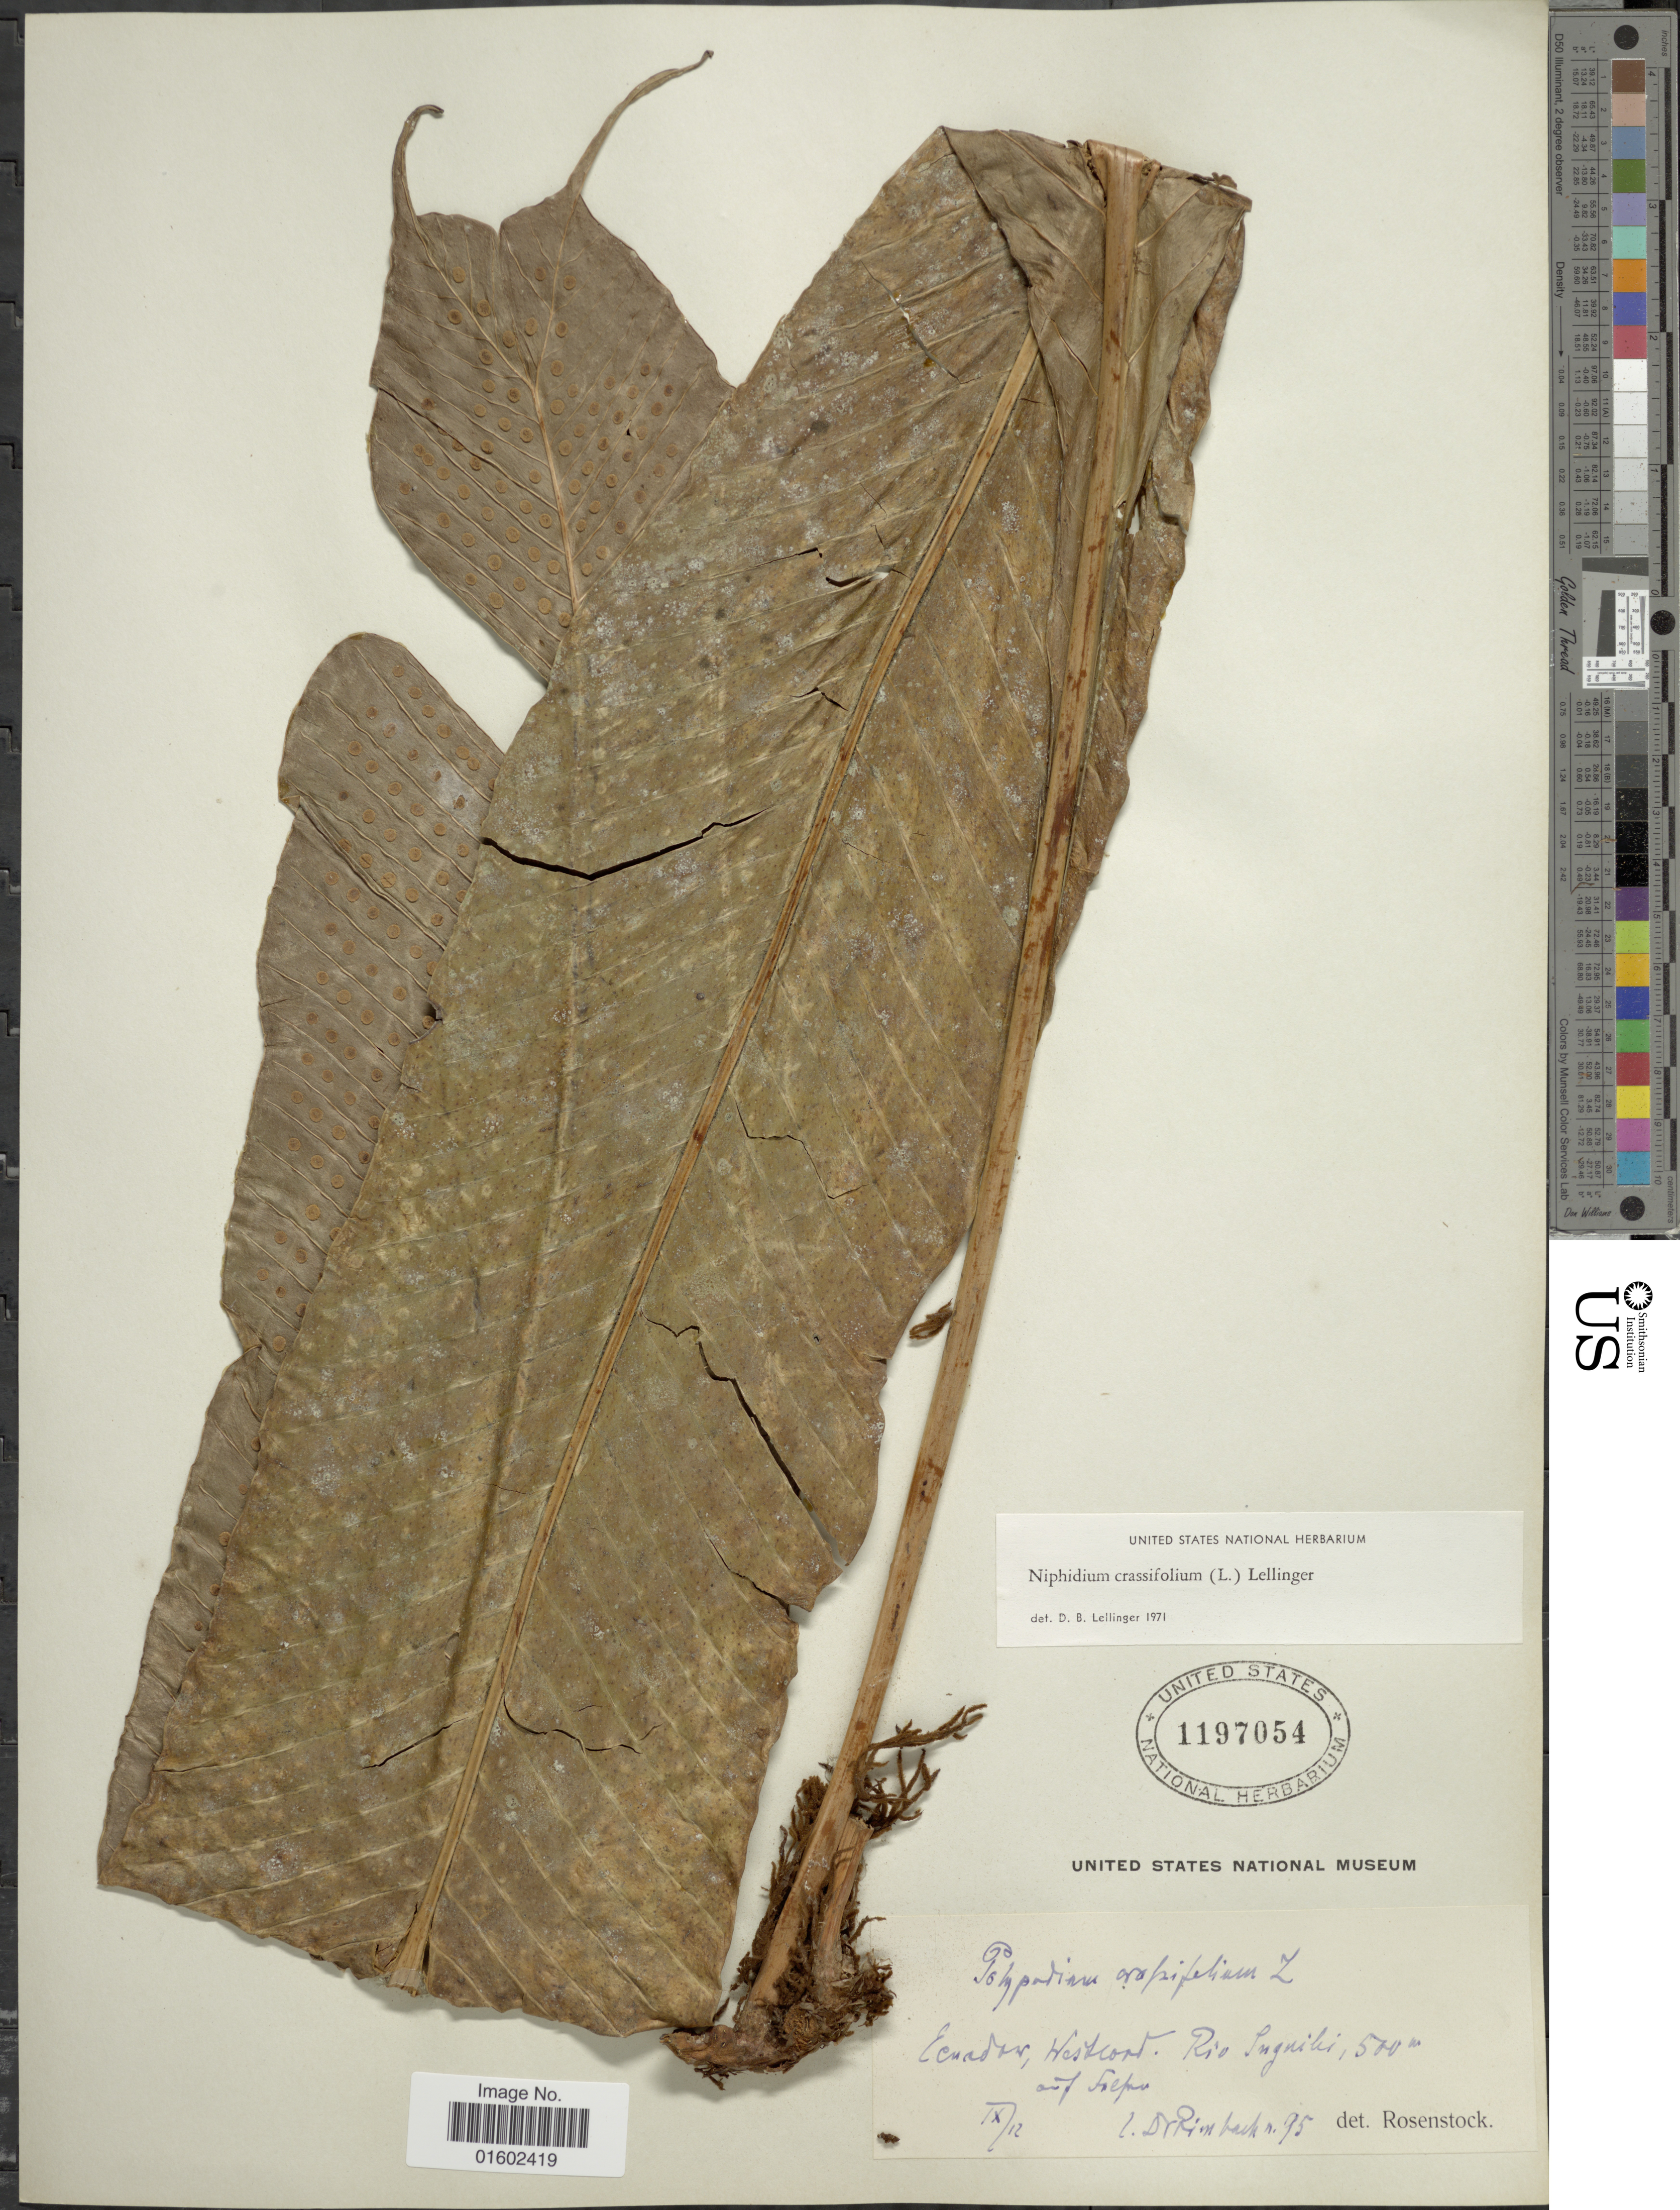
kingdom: Plantae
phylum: Tracheophyta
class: Polypodiopsida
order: Polypodiales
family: Polypodiaceae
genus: Niphidium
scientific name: Niphidium crassifolium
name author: (L.) Lellinger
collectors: Rimbach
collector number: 95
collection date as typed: Transcribed d/m/y: /9/12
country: Ecuador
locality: Westcord. Rio Suguibi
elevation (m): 500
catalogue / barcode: US 1190754